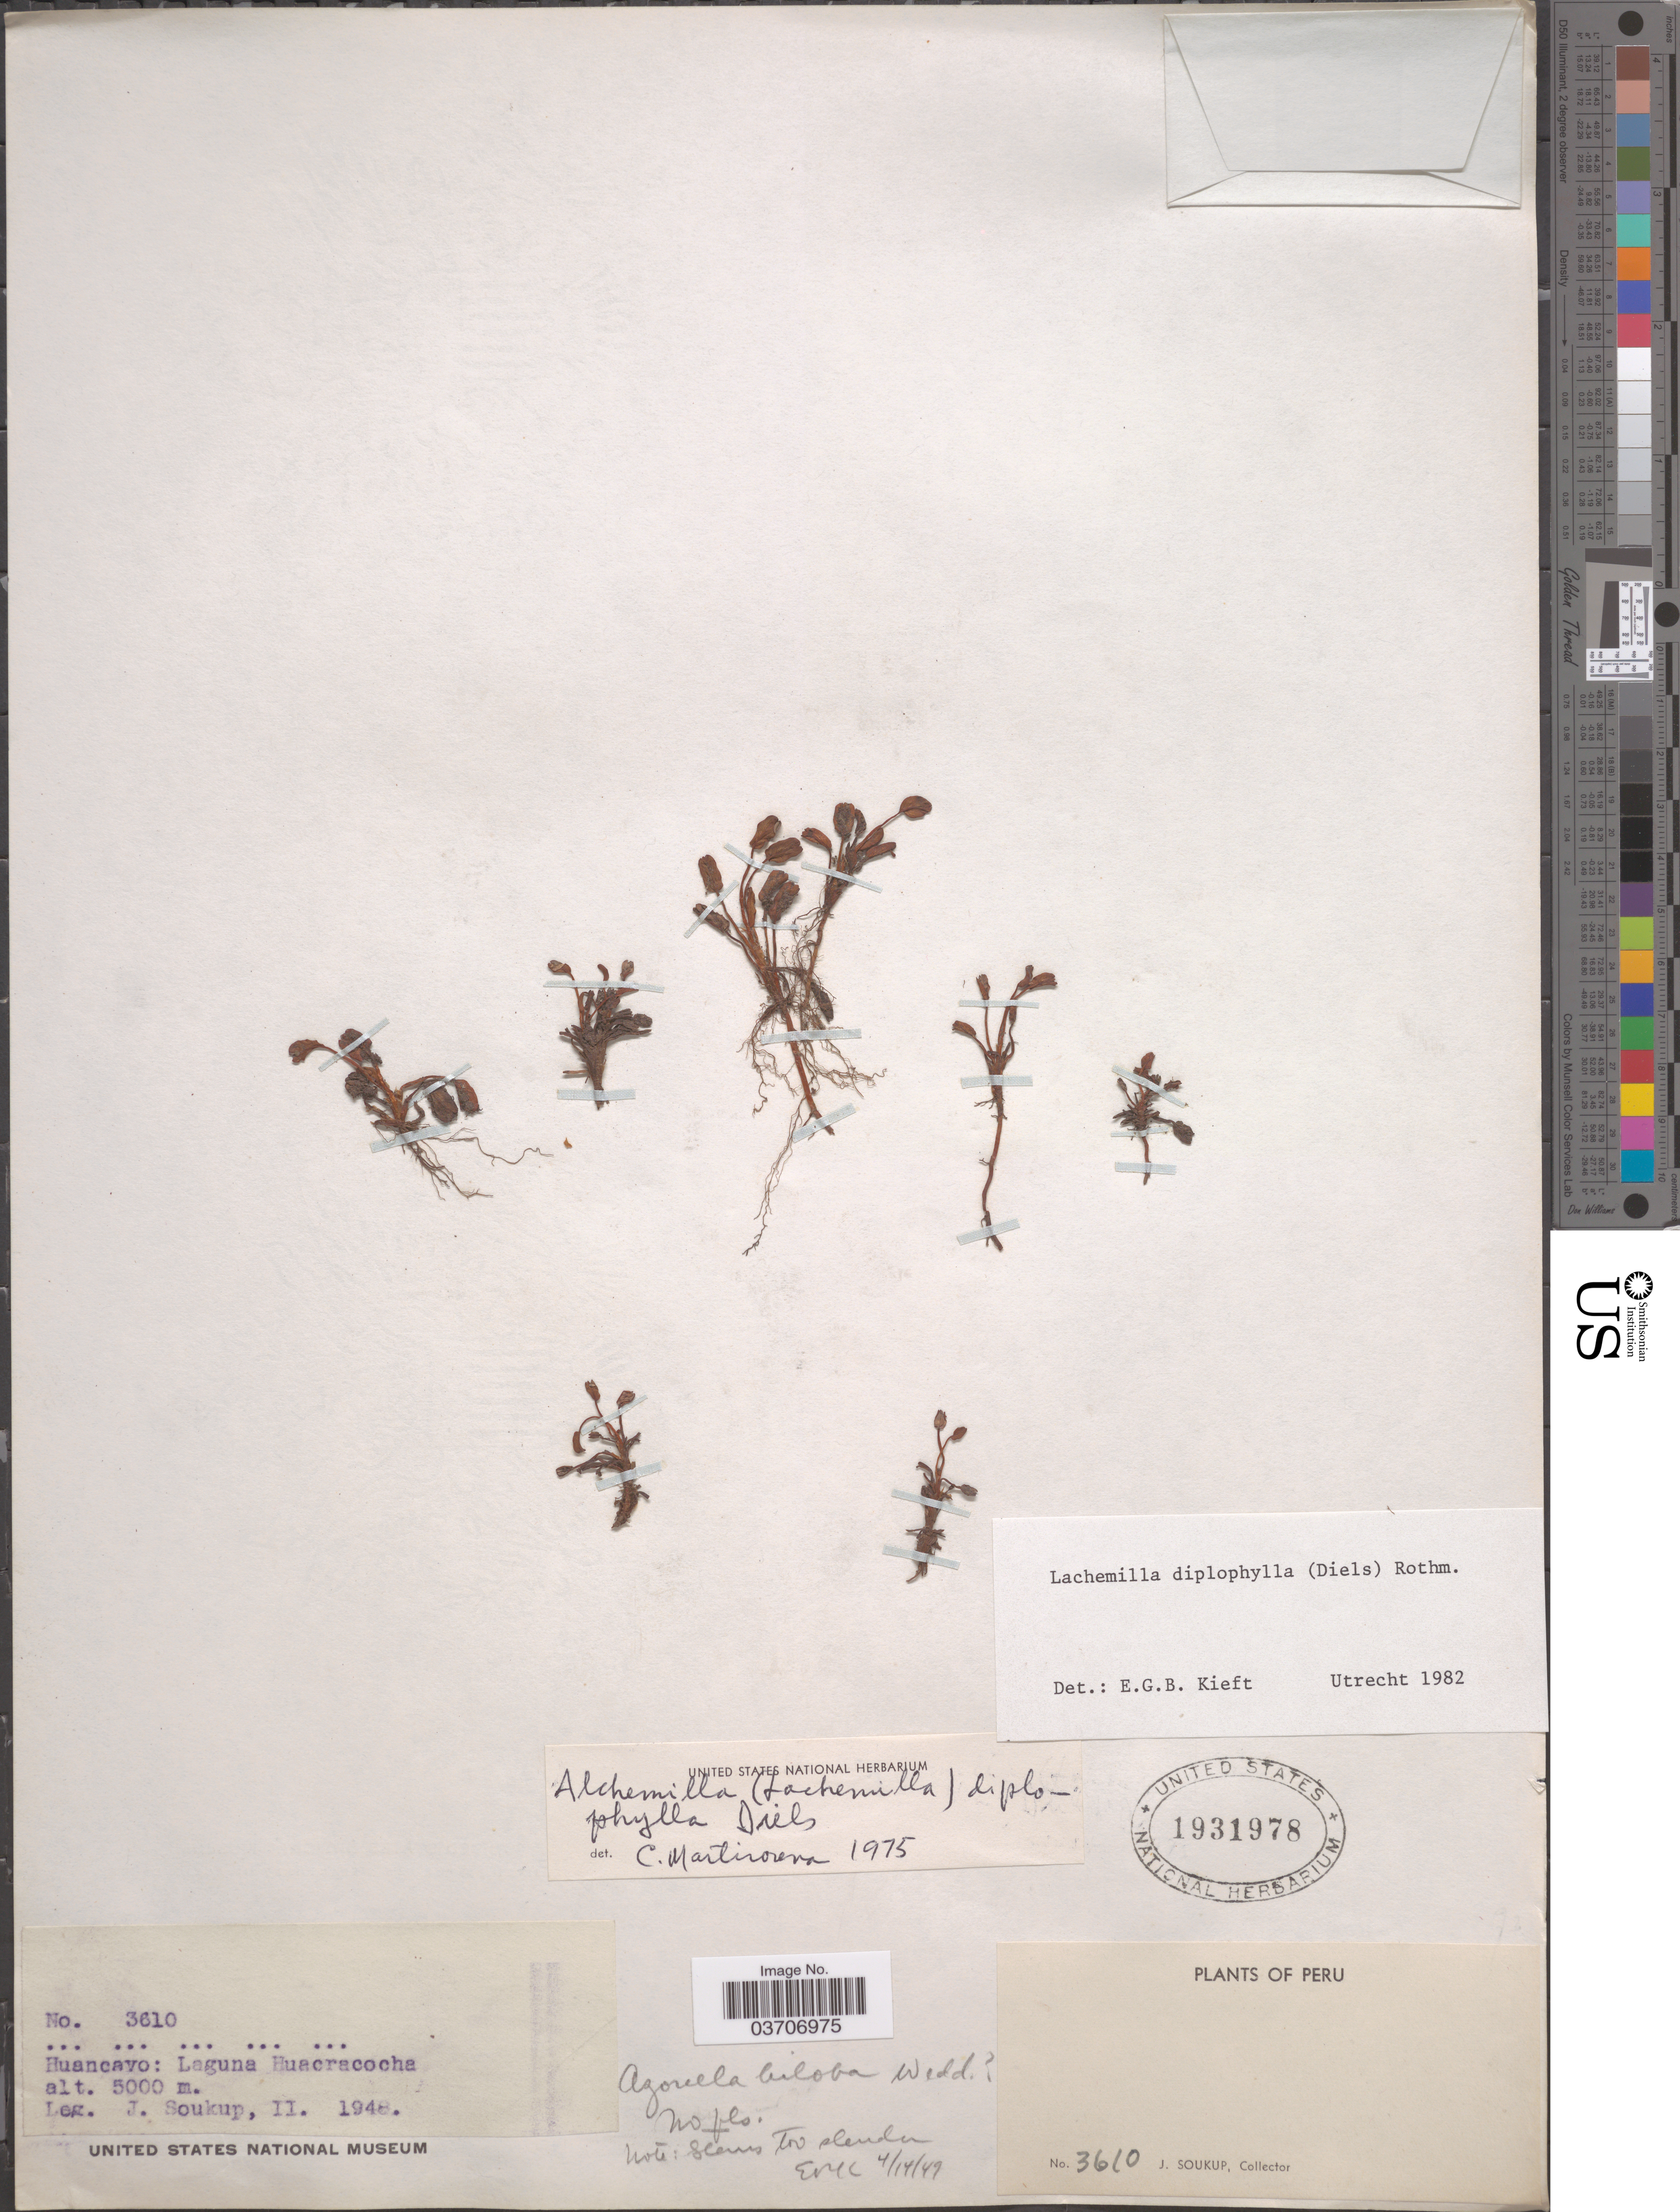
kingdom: Plantae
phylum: Tracheophyta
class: Magnoliopsida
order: Rosales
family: Rosaceae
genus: Lachemilla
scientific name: Lachemilla diplophylla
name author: Diels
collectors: J. Soukup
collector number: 3610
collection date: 1948-02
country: Peru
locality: Huancayo: Laguna Huacracocha.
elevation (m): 5000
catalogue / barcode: US 1931978